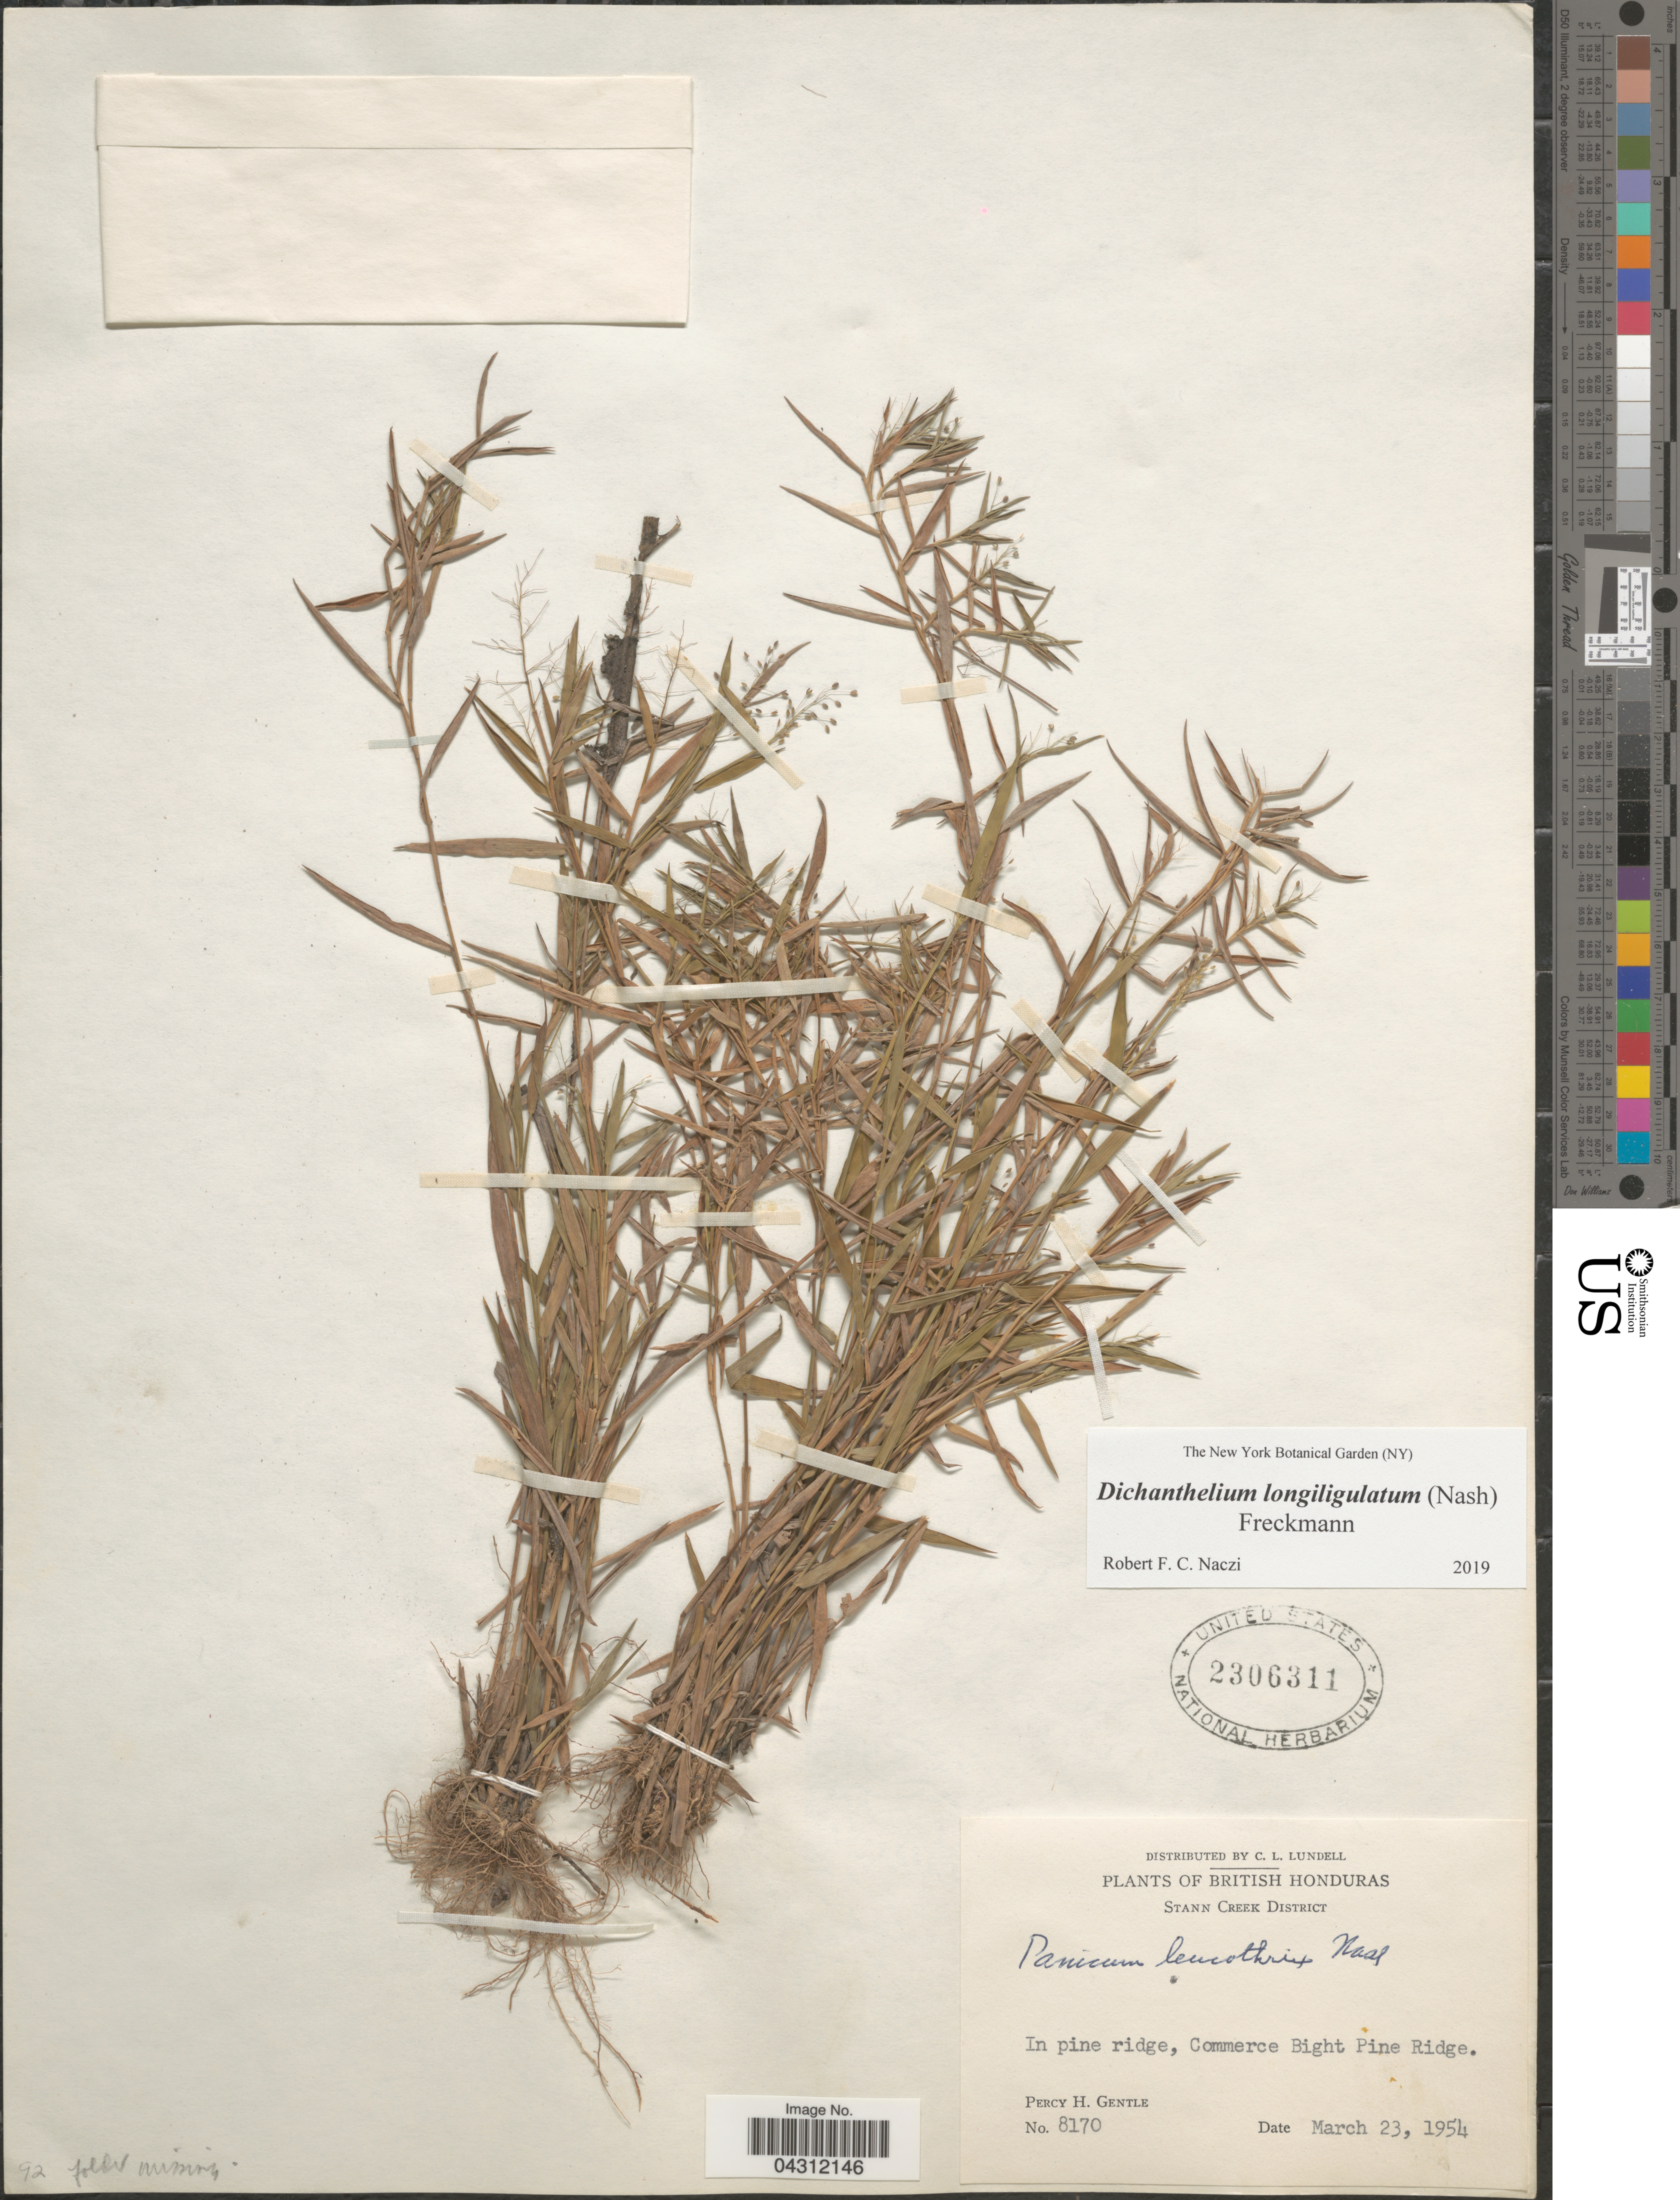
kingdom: Plantae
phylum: Tracheophyta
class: Liliopsida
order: Poales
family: Poaceae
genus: Dichanthelium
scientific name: Dichanthelium acuminatum var. longiligulatum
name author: (Nash) Gould & C.A. Clark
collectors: P. H. Gentle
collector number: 8170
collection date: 1954-03-23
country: Belize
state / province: Stann Creek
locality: British Honduras. Stann Creek District. In pine ridge, Commerce Bight Pine Ridge.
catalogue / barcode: US 2306311